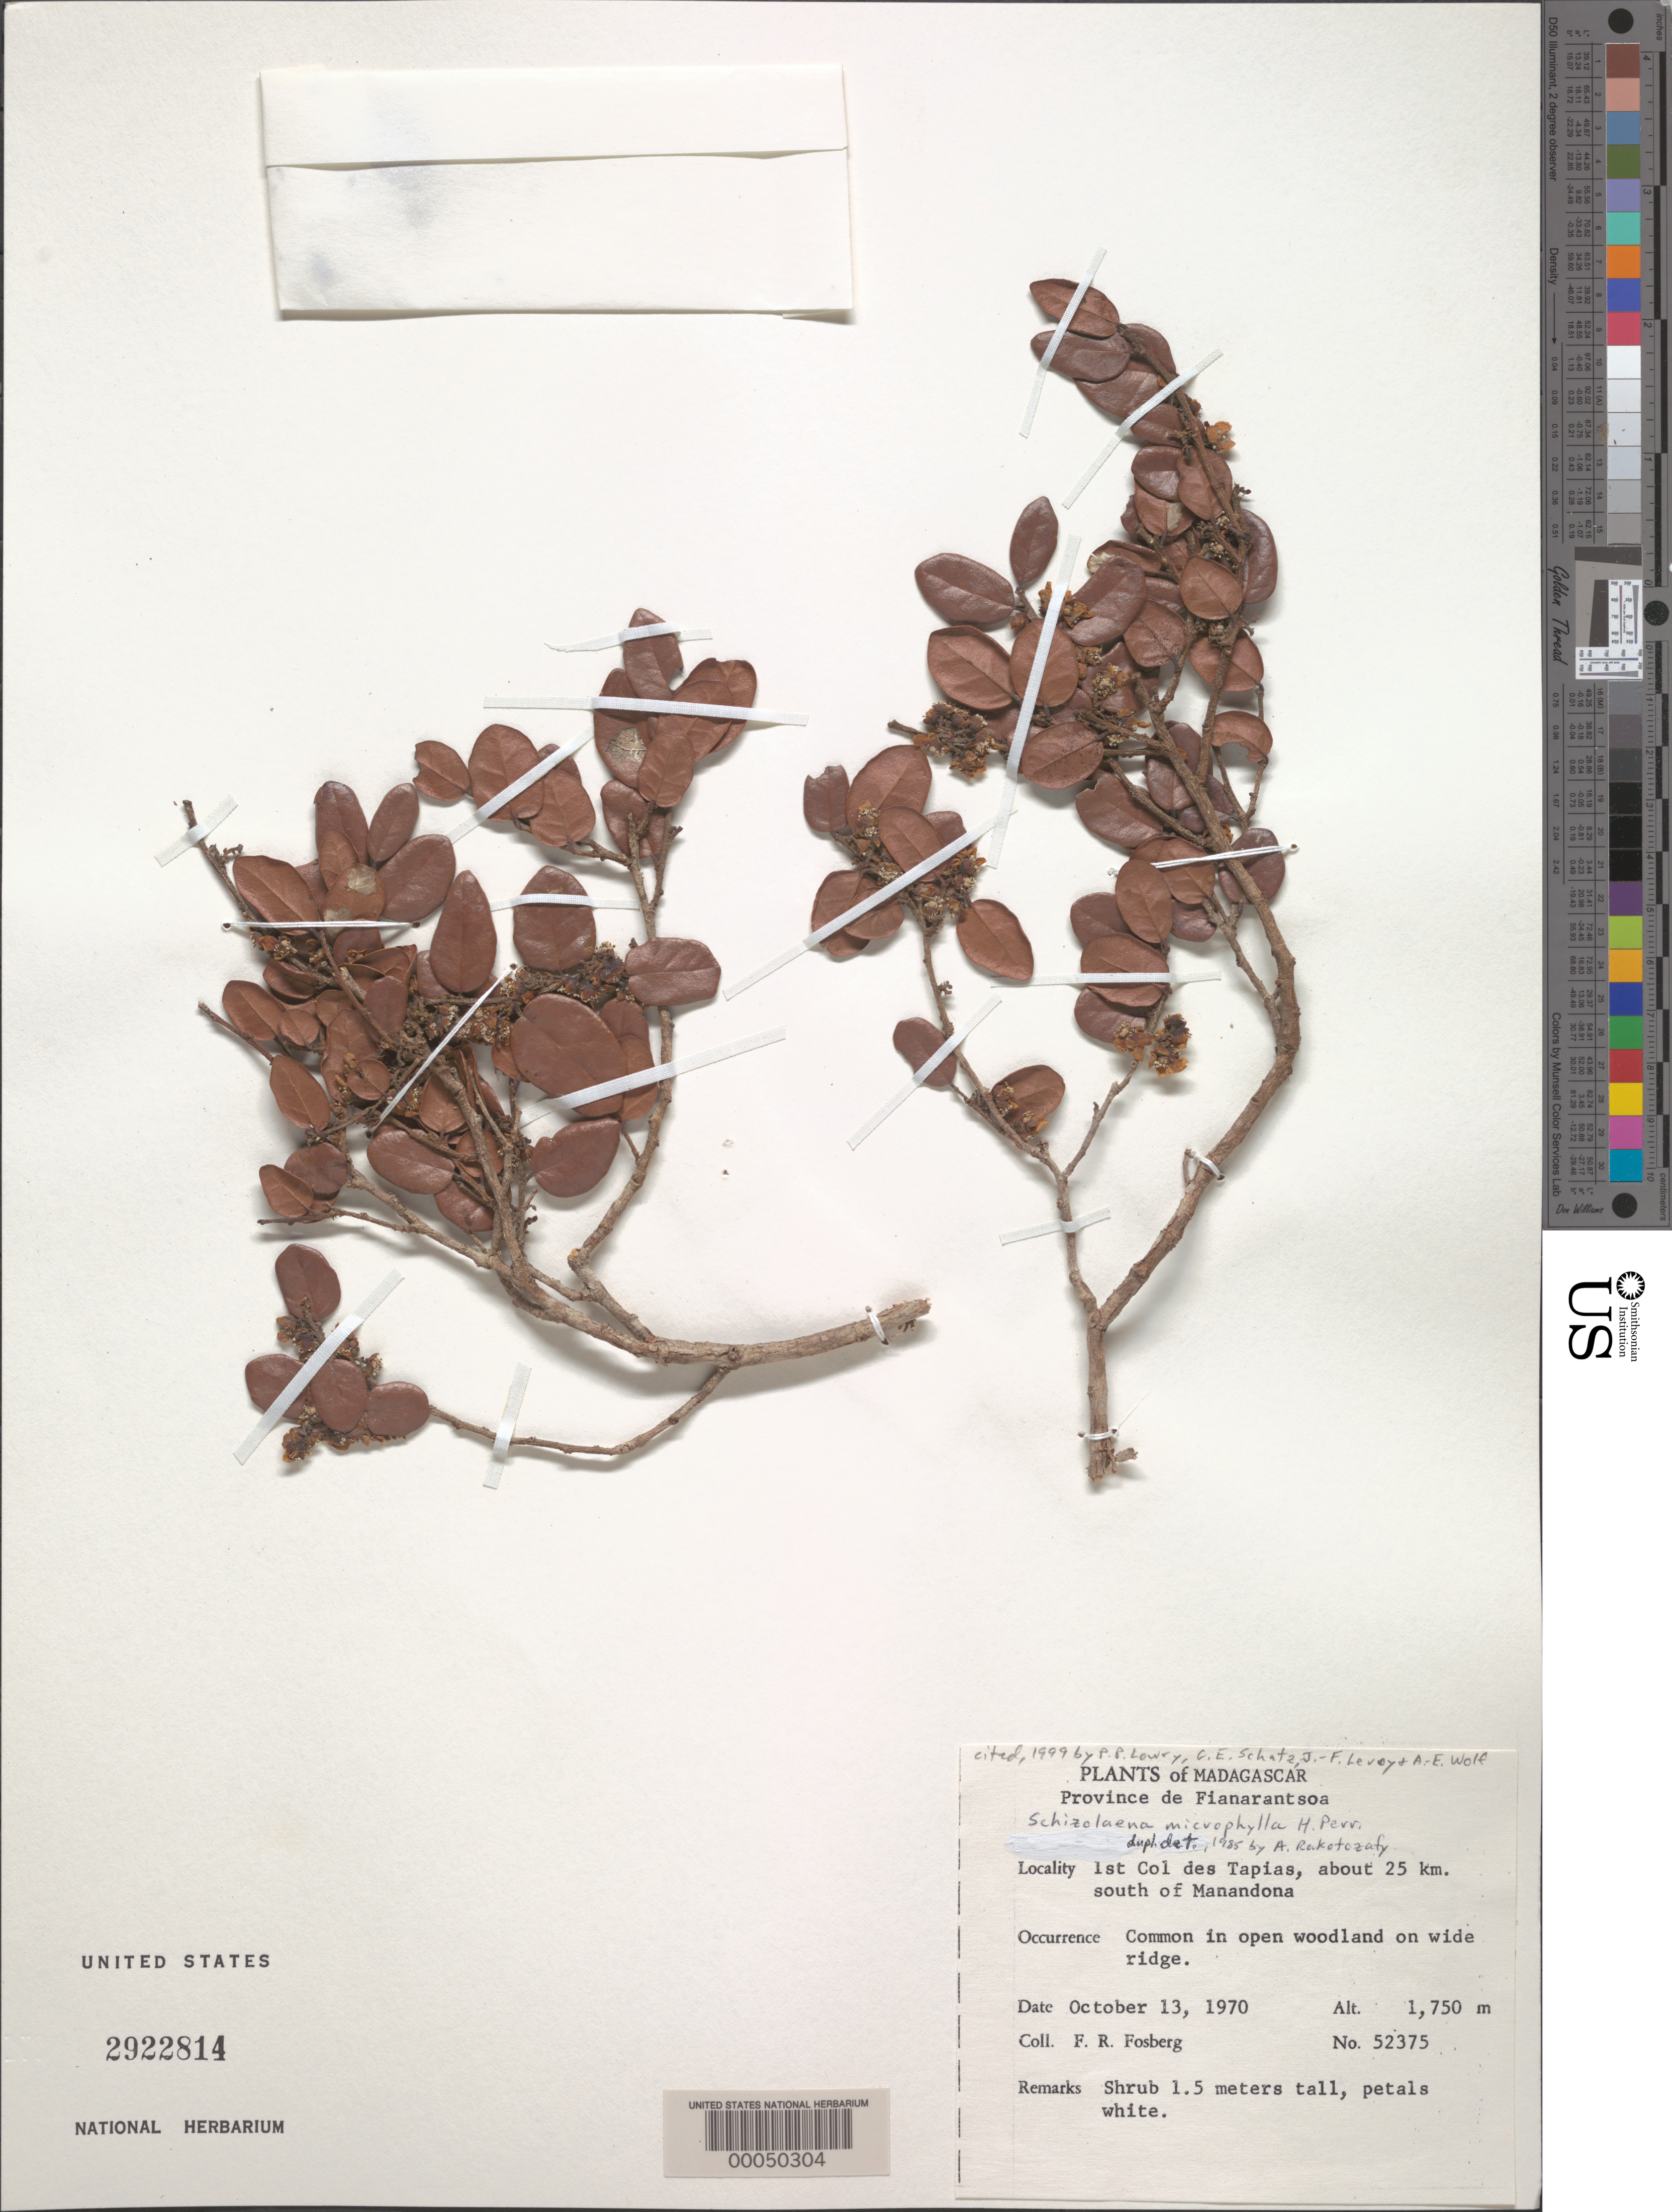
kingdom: Plantae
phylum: Tracheophyta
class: Magnoliopsida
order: Malvales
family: Sarcolaenaceae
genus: Schizolaena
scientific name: Schizolaena microphylla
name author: H. Perrier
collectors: F. R. Fosberg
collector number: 52375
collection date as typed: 13 Oct 1970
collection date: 1970-10-13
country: Madagascar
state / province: Amoron'i Mania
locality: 1st pass of tapias, about 25 km s of manandona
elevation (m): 1750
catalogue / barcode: US 2922814